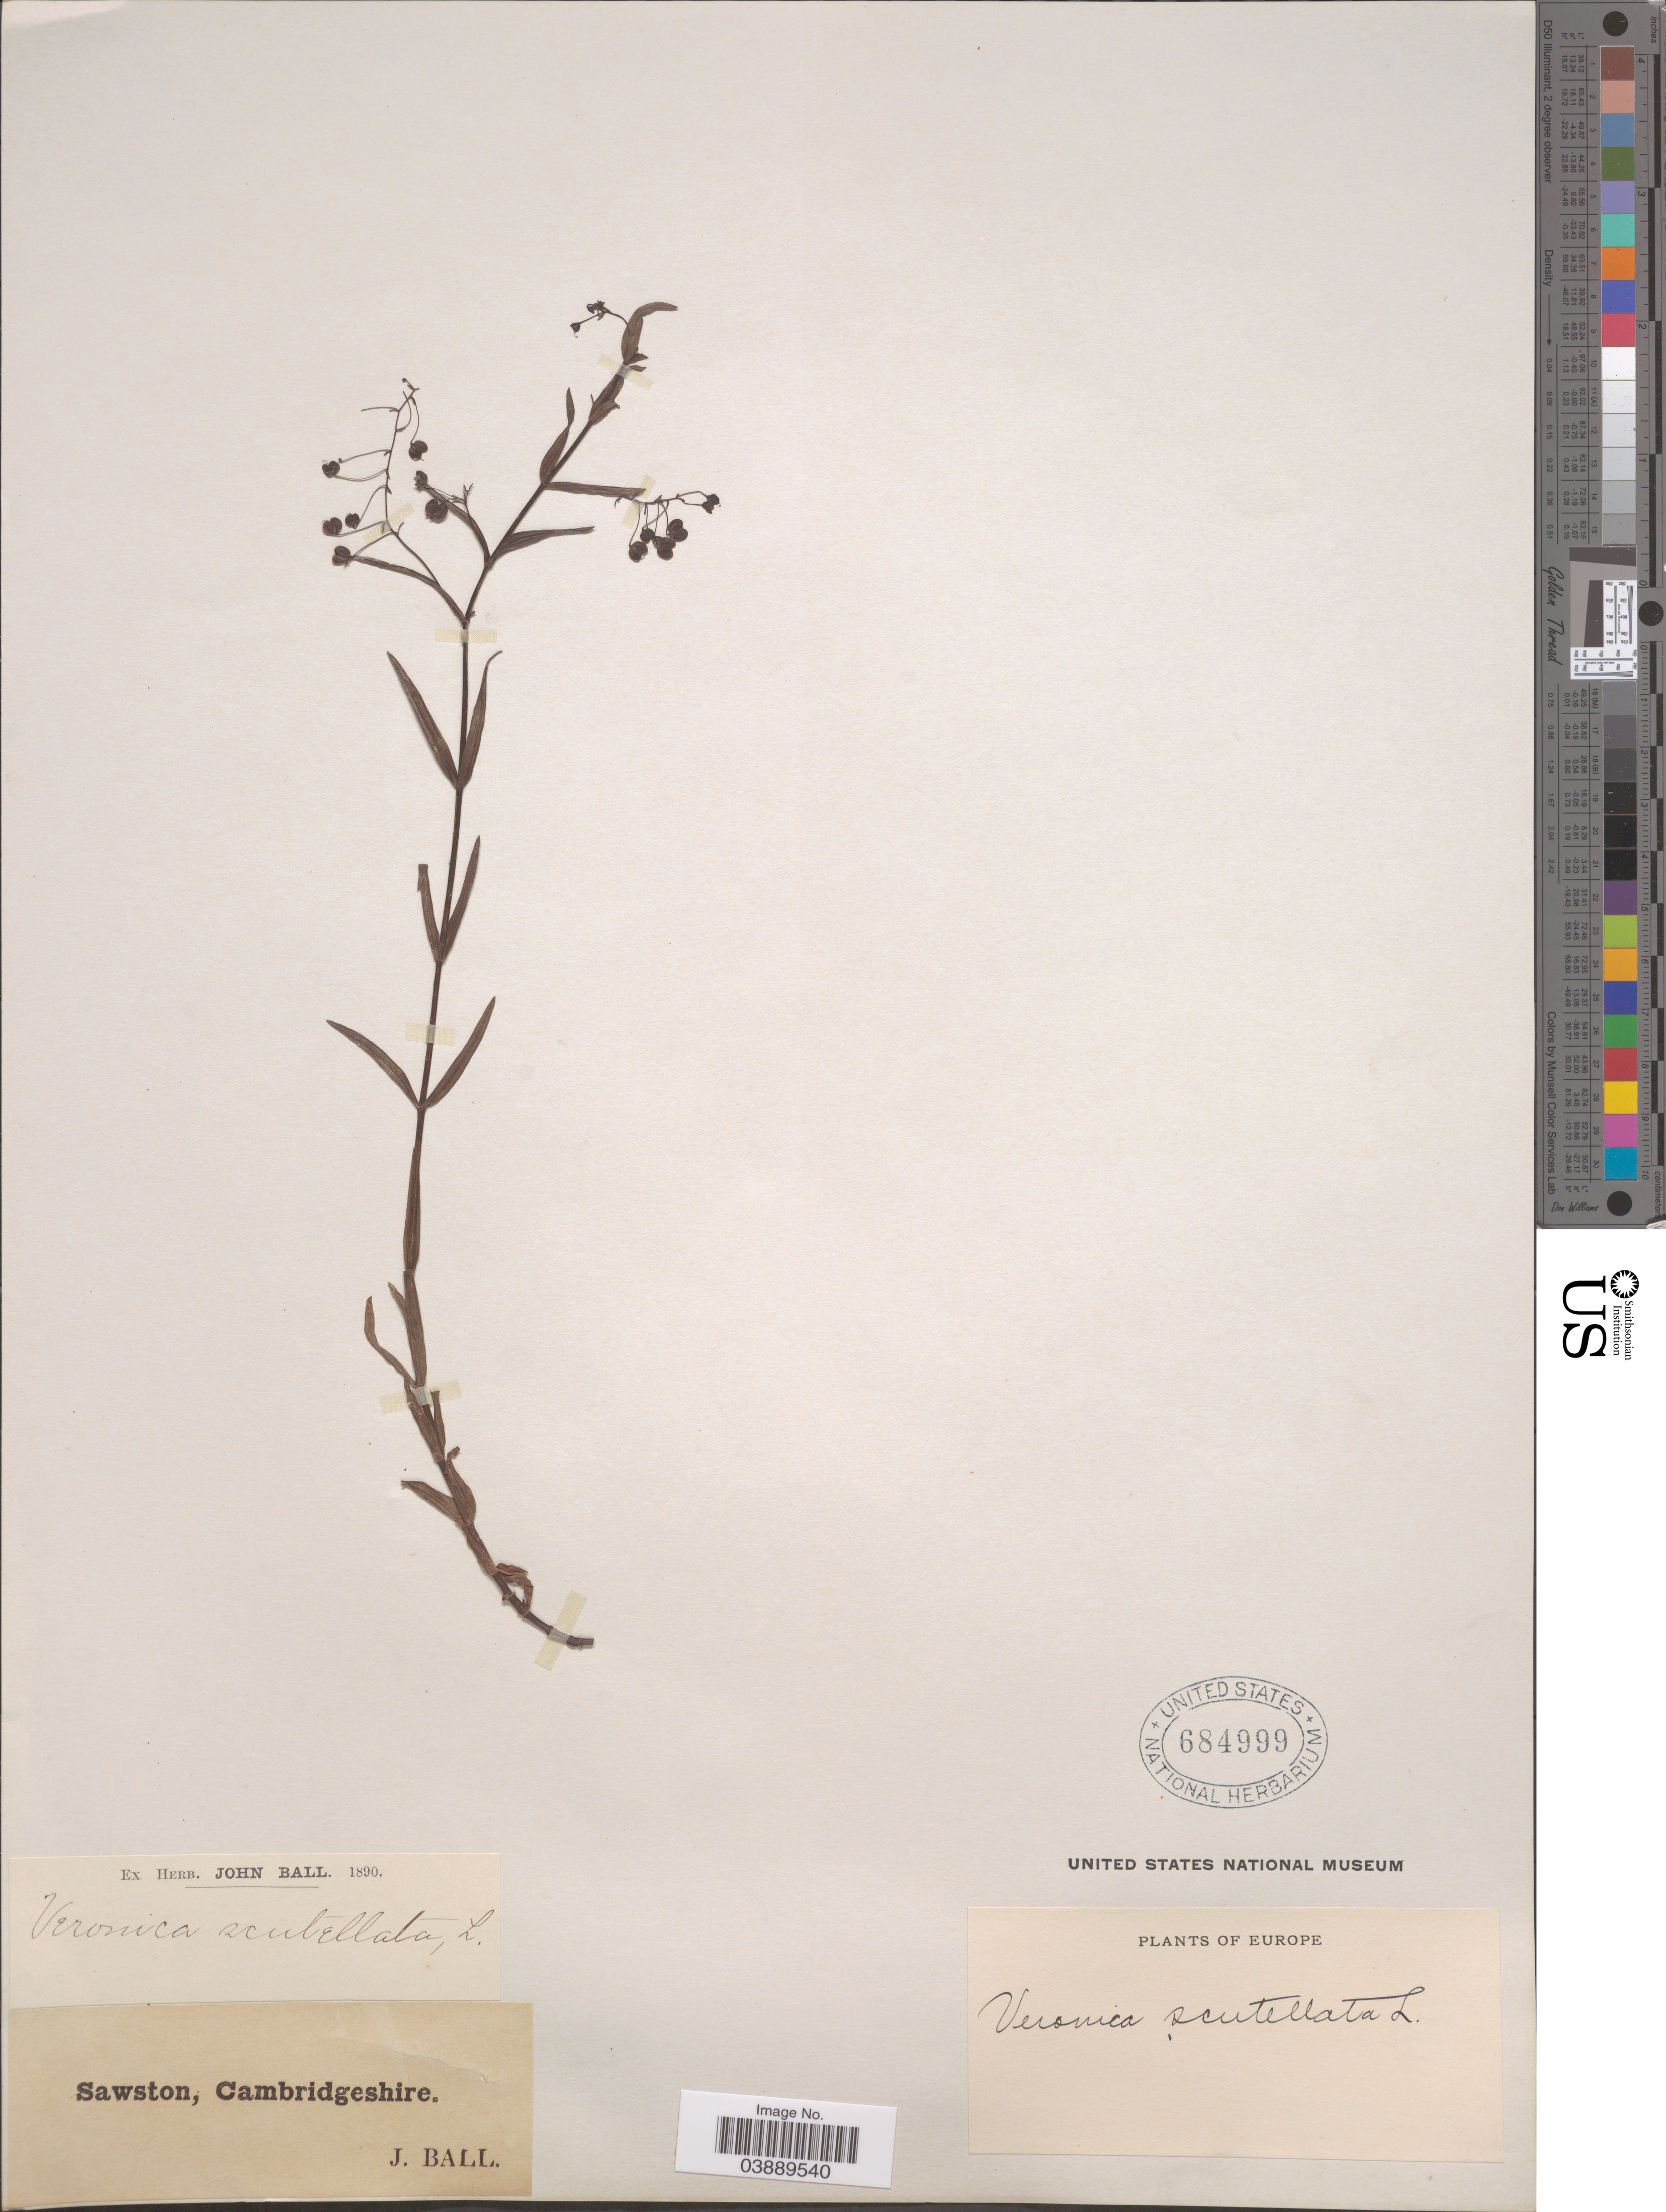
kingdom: Plantae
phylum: Tracheophyta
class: Magnoliopsida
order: Lamiales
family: Plantaginaceae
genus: Veronica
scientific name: Veronica scutellata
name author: L.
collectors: J. Ball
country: United Kingdom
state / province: England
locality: Sawston, Cambridgeshire. Europe.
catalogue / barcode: US 684999